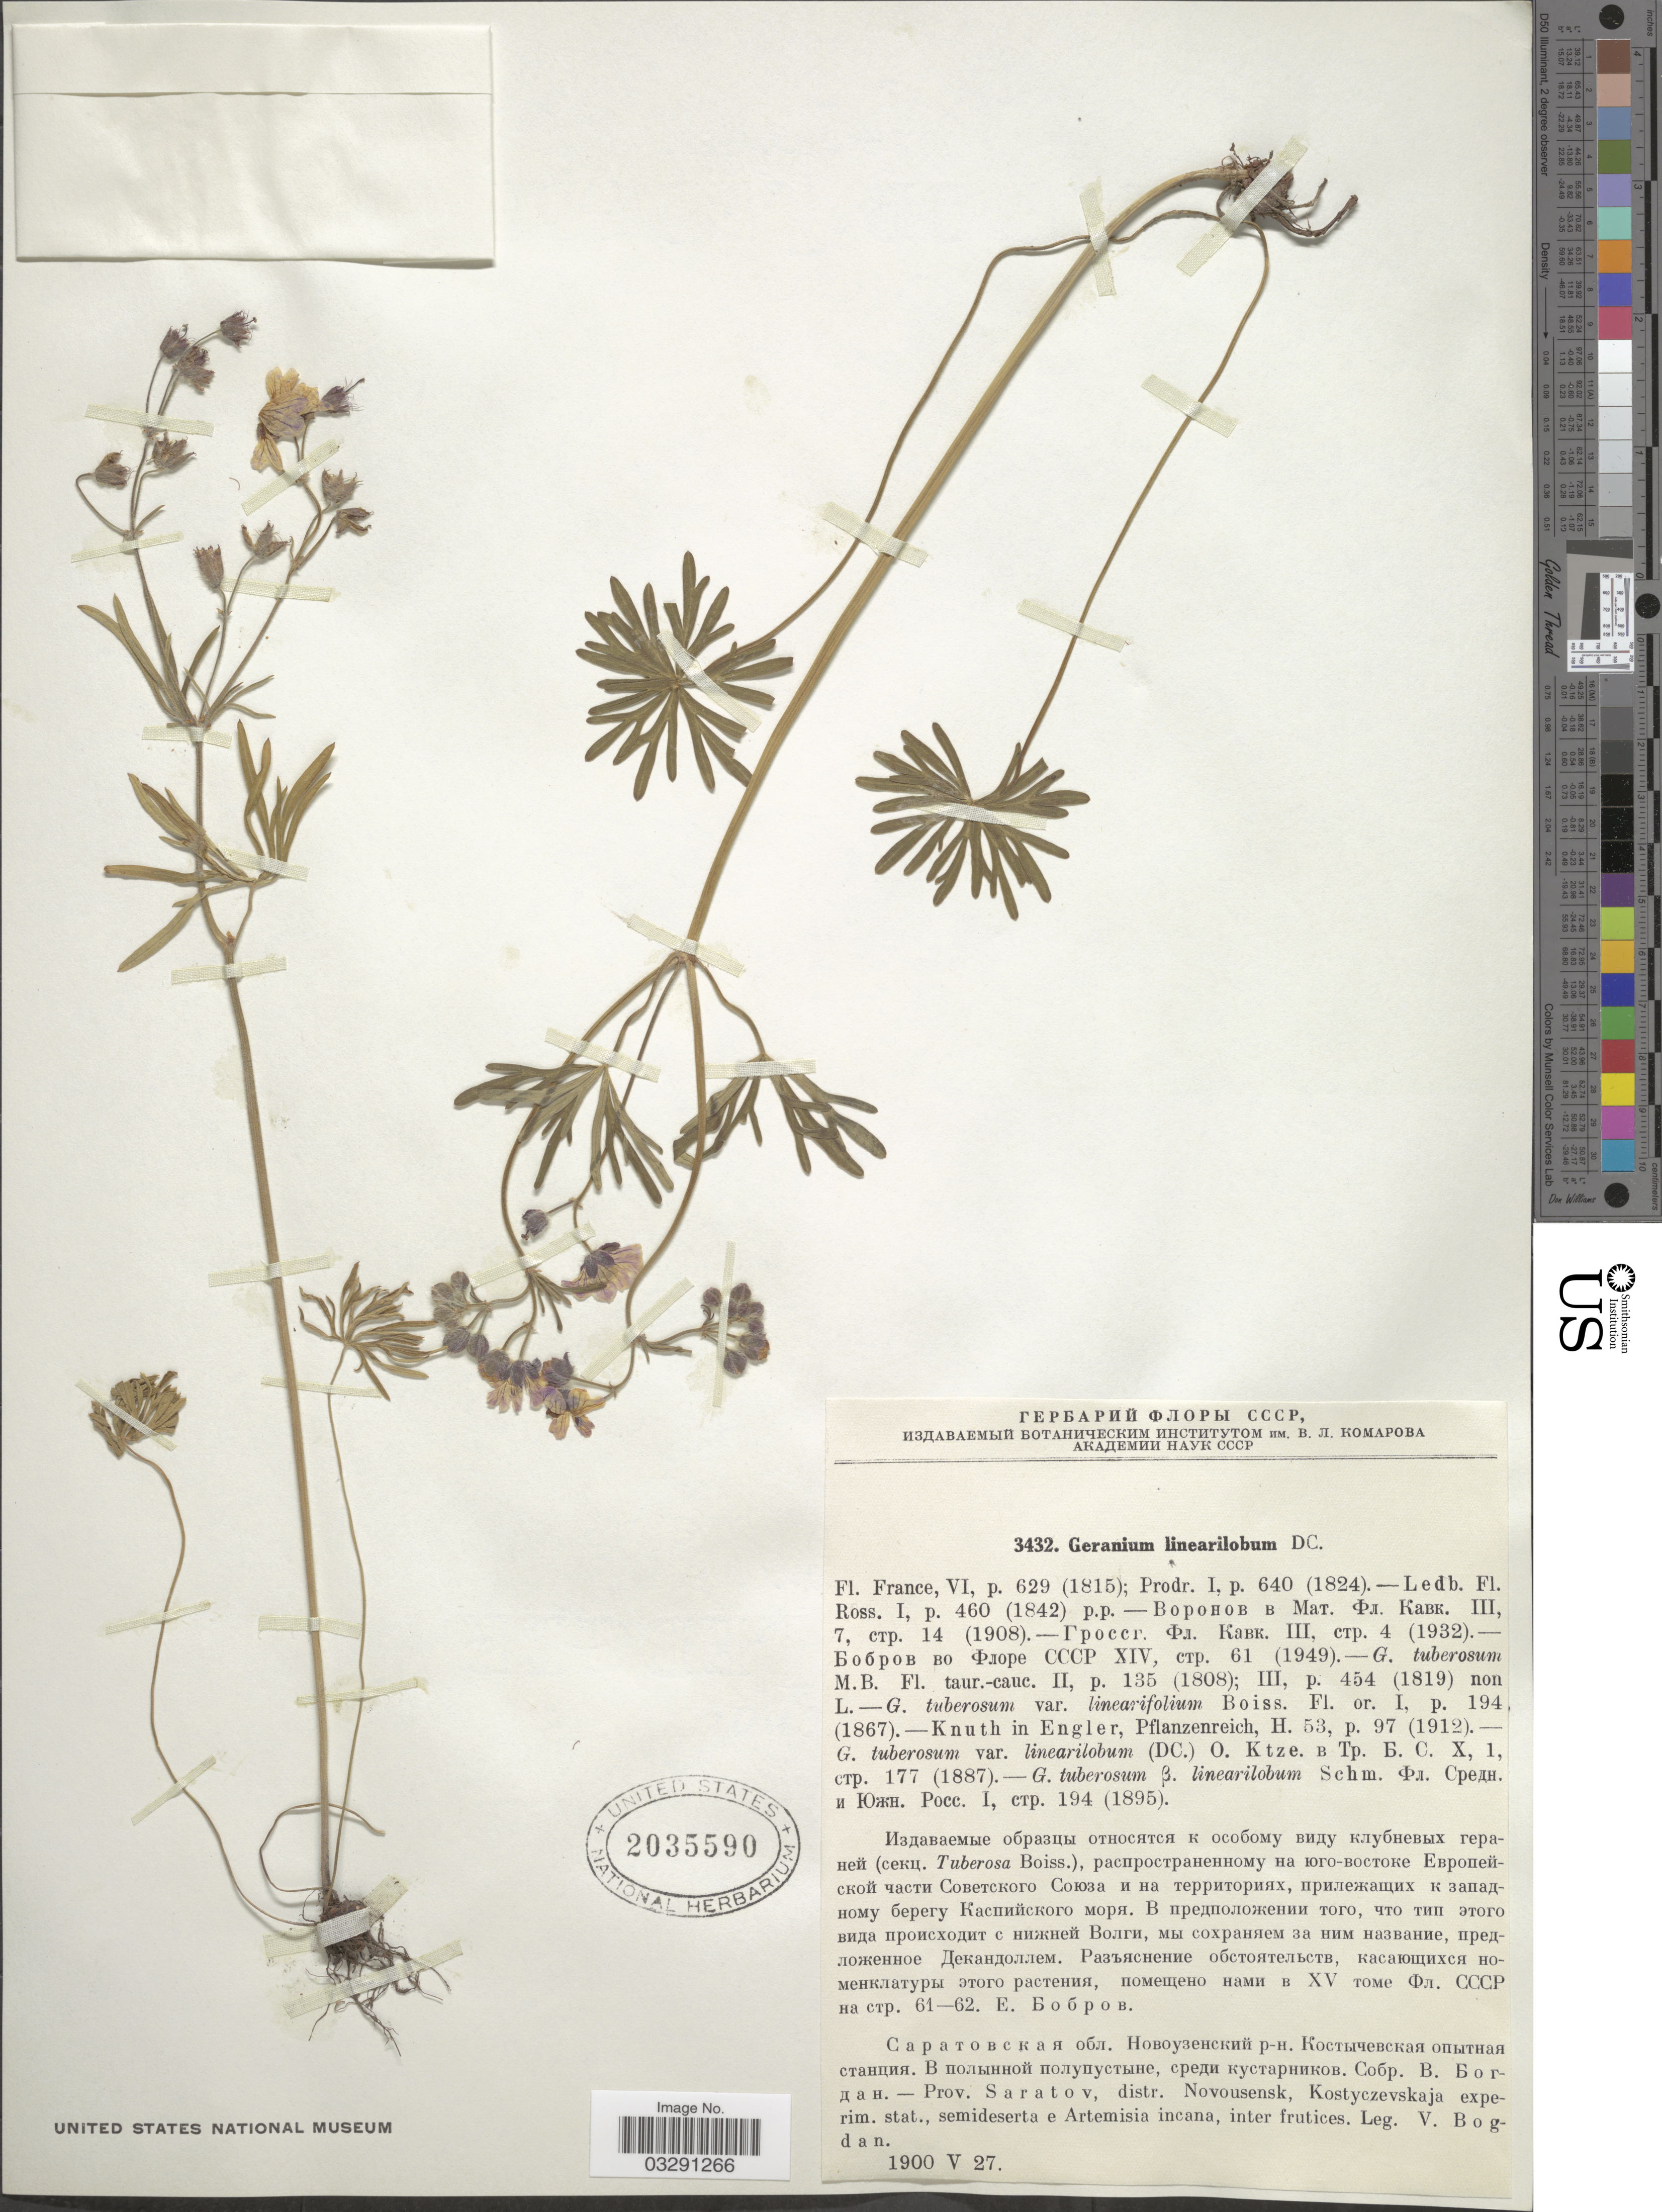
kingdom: Plantae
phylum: Tracheophyta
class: Magnoliopsida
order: Geraniales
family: Geraniaceae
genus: Geranium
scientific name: Geranium linearilobum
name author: DC.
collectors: V. Bogdan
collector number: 3432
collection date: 1900-05-27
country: Russian Federation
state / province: Saratov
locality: Prov. Saratov, distr. Novousensk, Kostyczevskaja experim. stat., semideserta e Artemisia incana, inter frutices.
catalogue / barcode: US 2035590